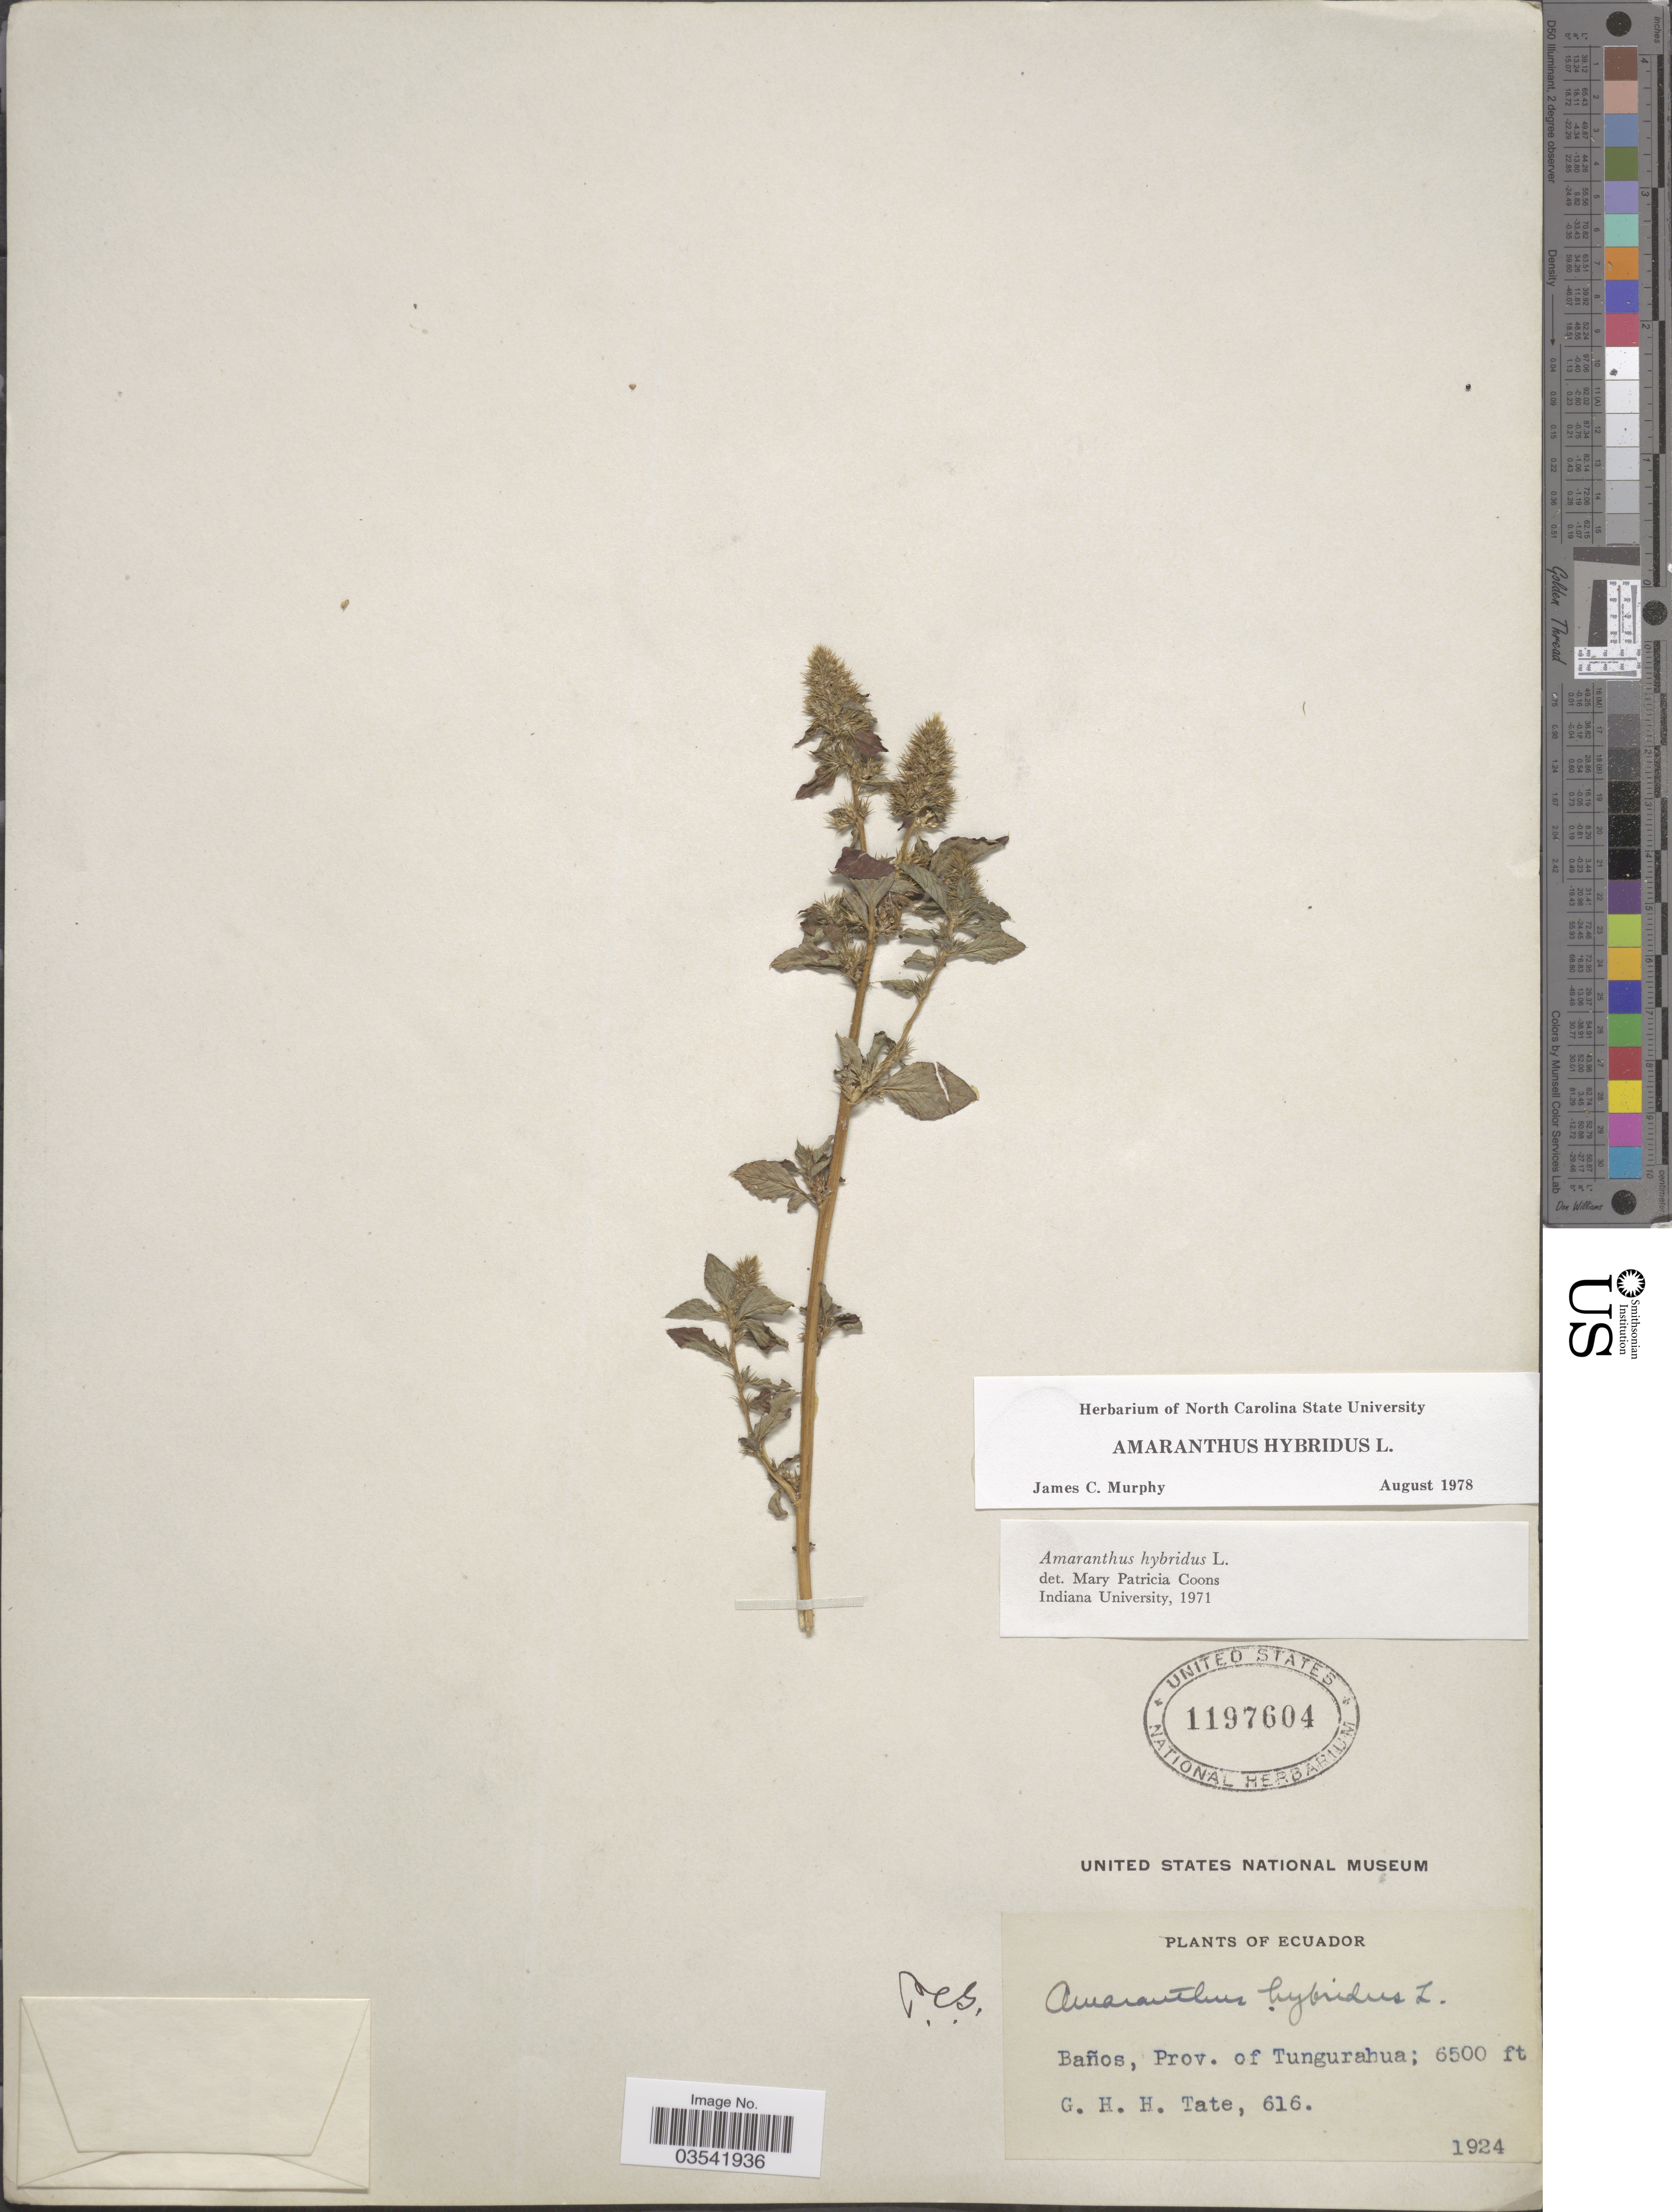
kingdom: Plantae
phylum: Tracheophyta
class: Magnoliopsida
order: Caryophyllales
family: Amaranthaceae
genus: Amaranthus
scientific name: Amaranthus hybridus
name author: L.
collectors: G. H. H.Tate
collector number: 616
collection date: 1924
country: Ecuador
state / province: Tungurahua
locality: Baños.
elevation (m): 1981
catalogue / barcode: US 1197604